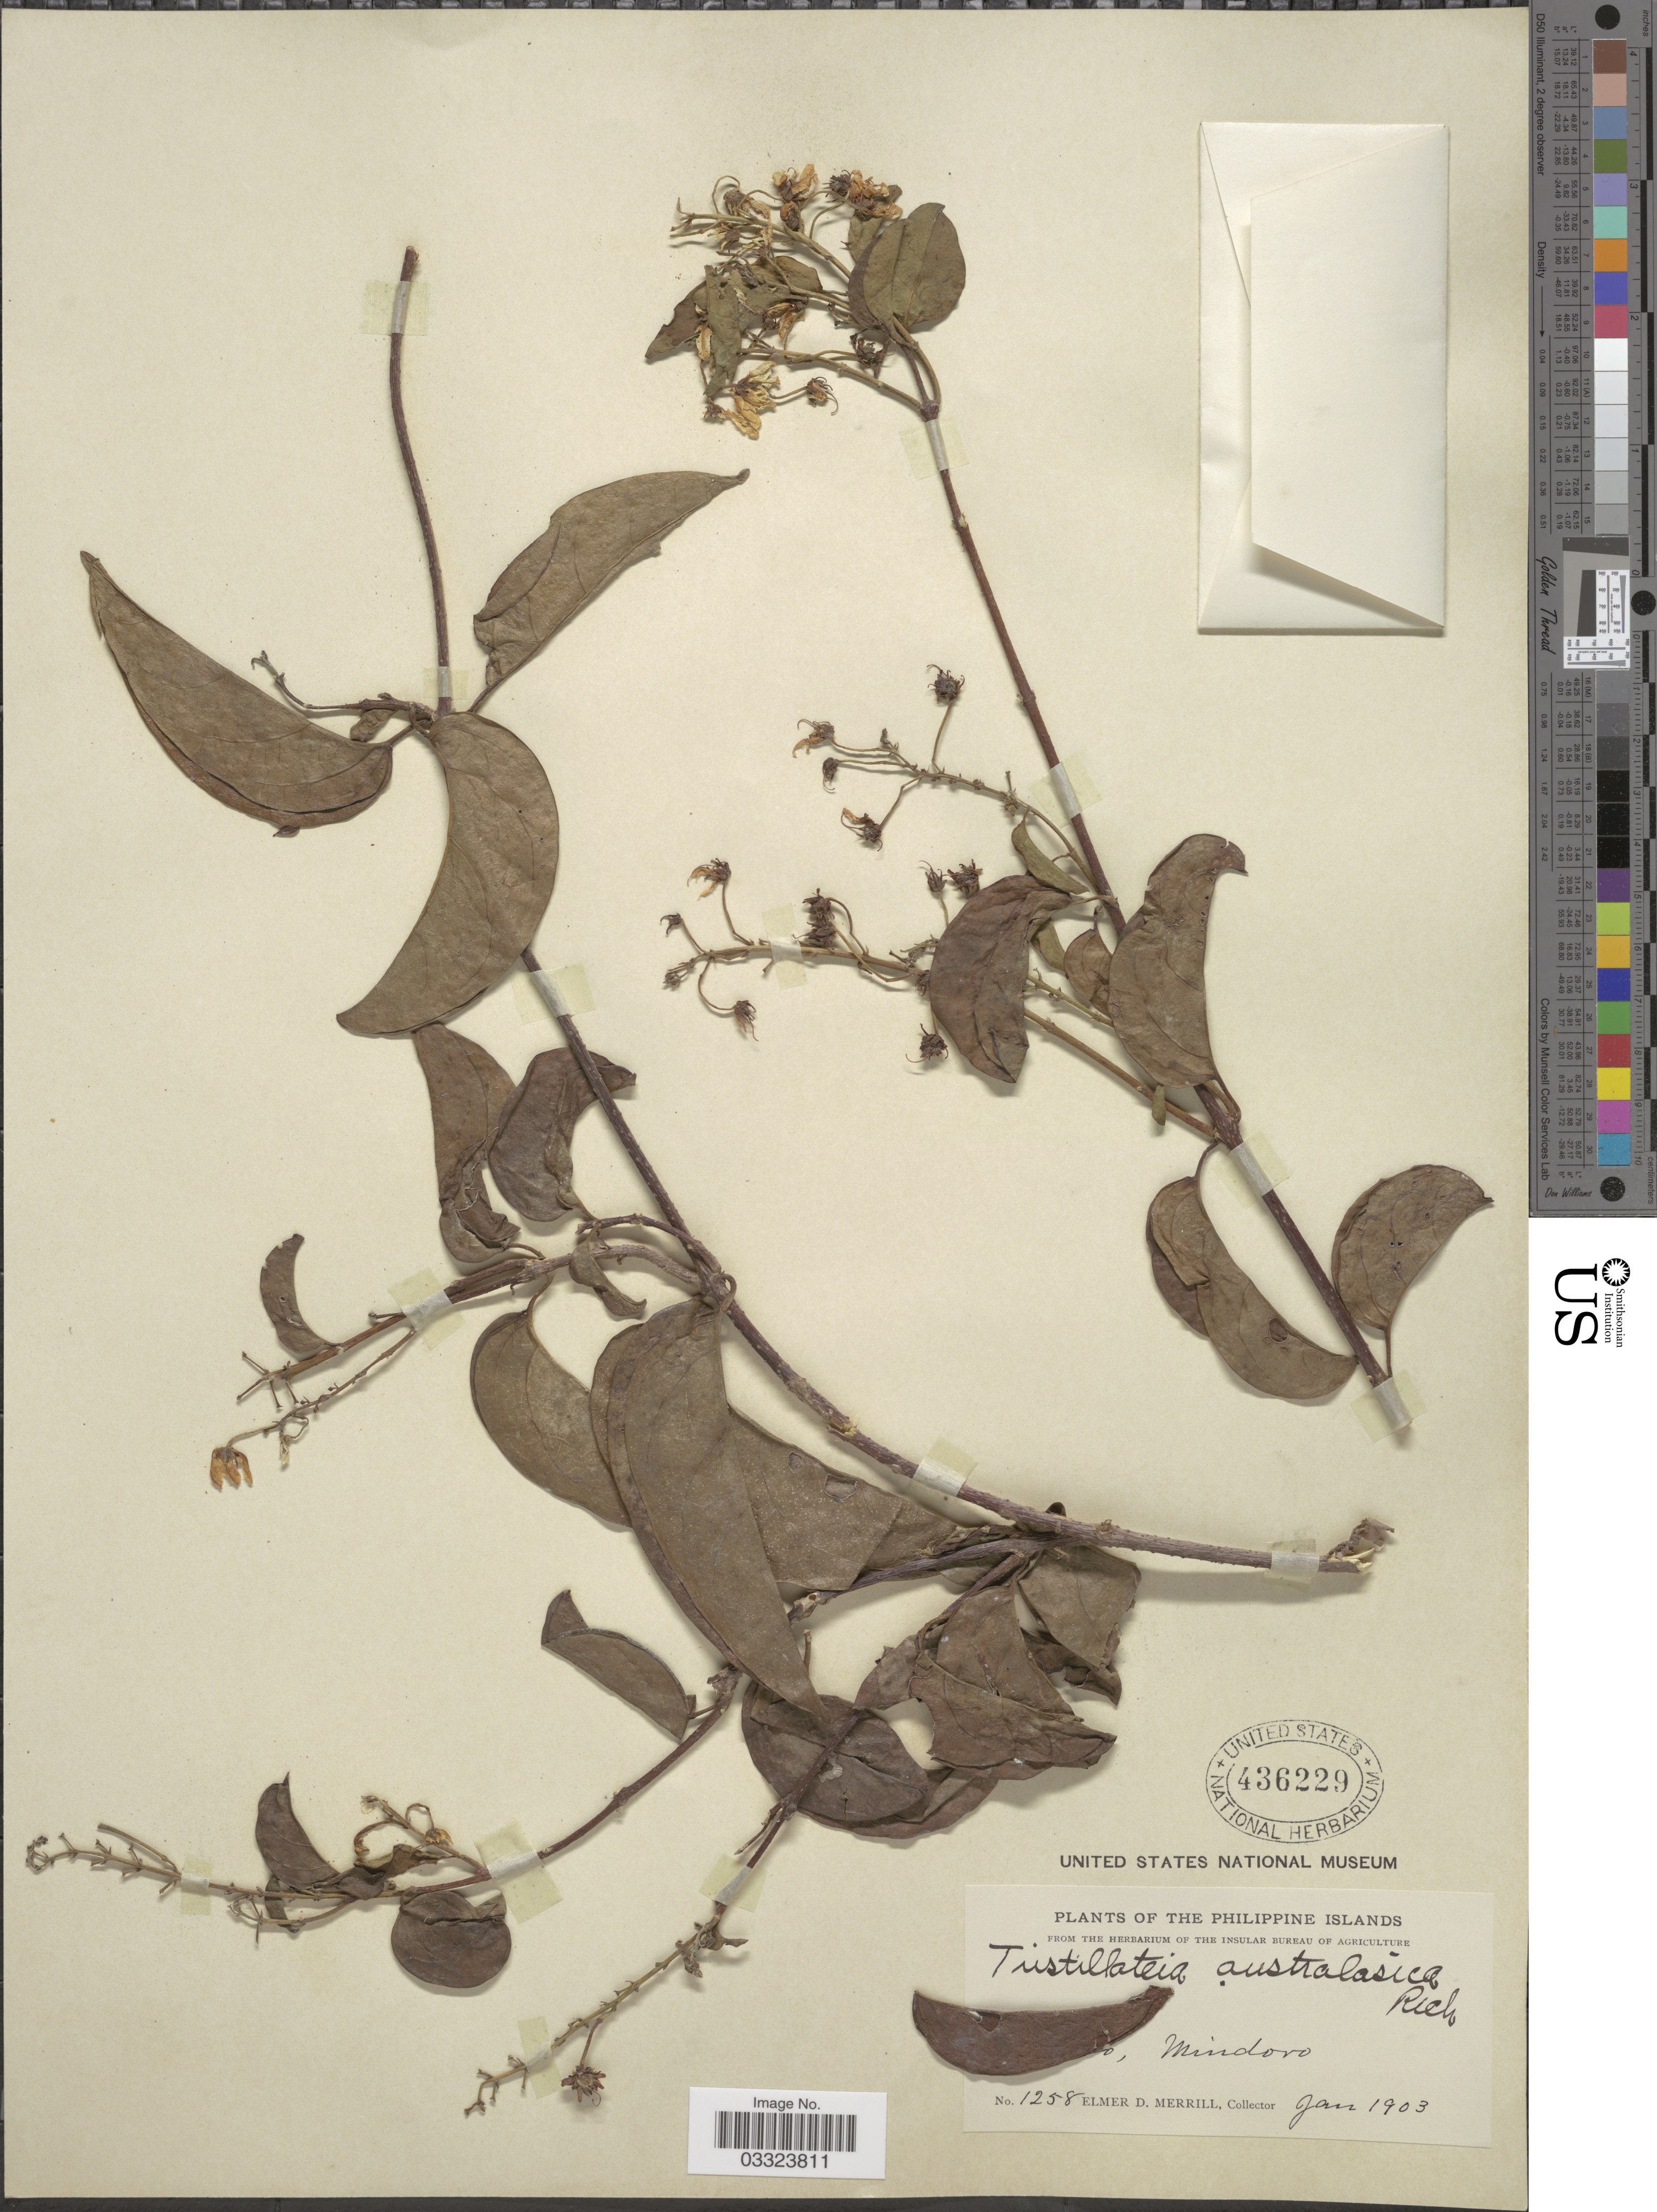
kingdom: Plantae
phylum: Tracheophyta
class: Magnoliopsida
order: Malpighiales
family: Malpighiaceae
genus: Tristellateia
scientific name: Tristellateia australasiae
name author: A. Rich.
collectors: E. D. Merrill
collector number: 1258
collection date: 1903-01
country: Philippines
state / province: Mimaropa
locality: Philippine Islands. [illegible text], Mindoro.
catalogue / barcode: US 436229